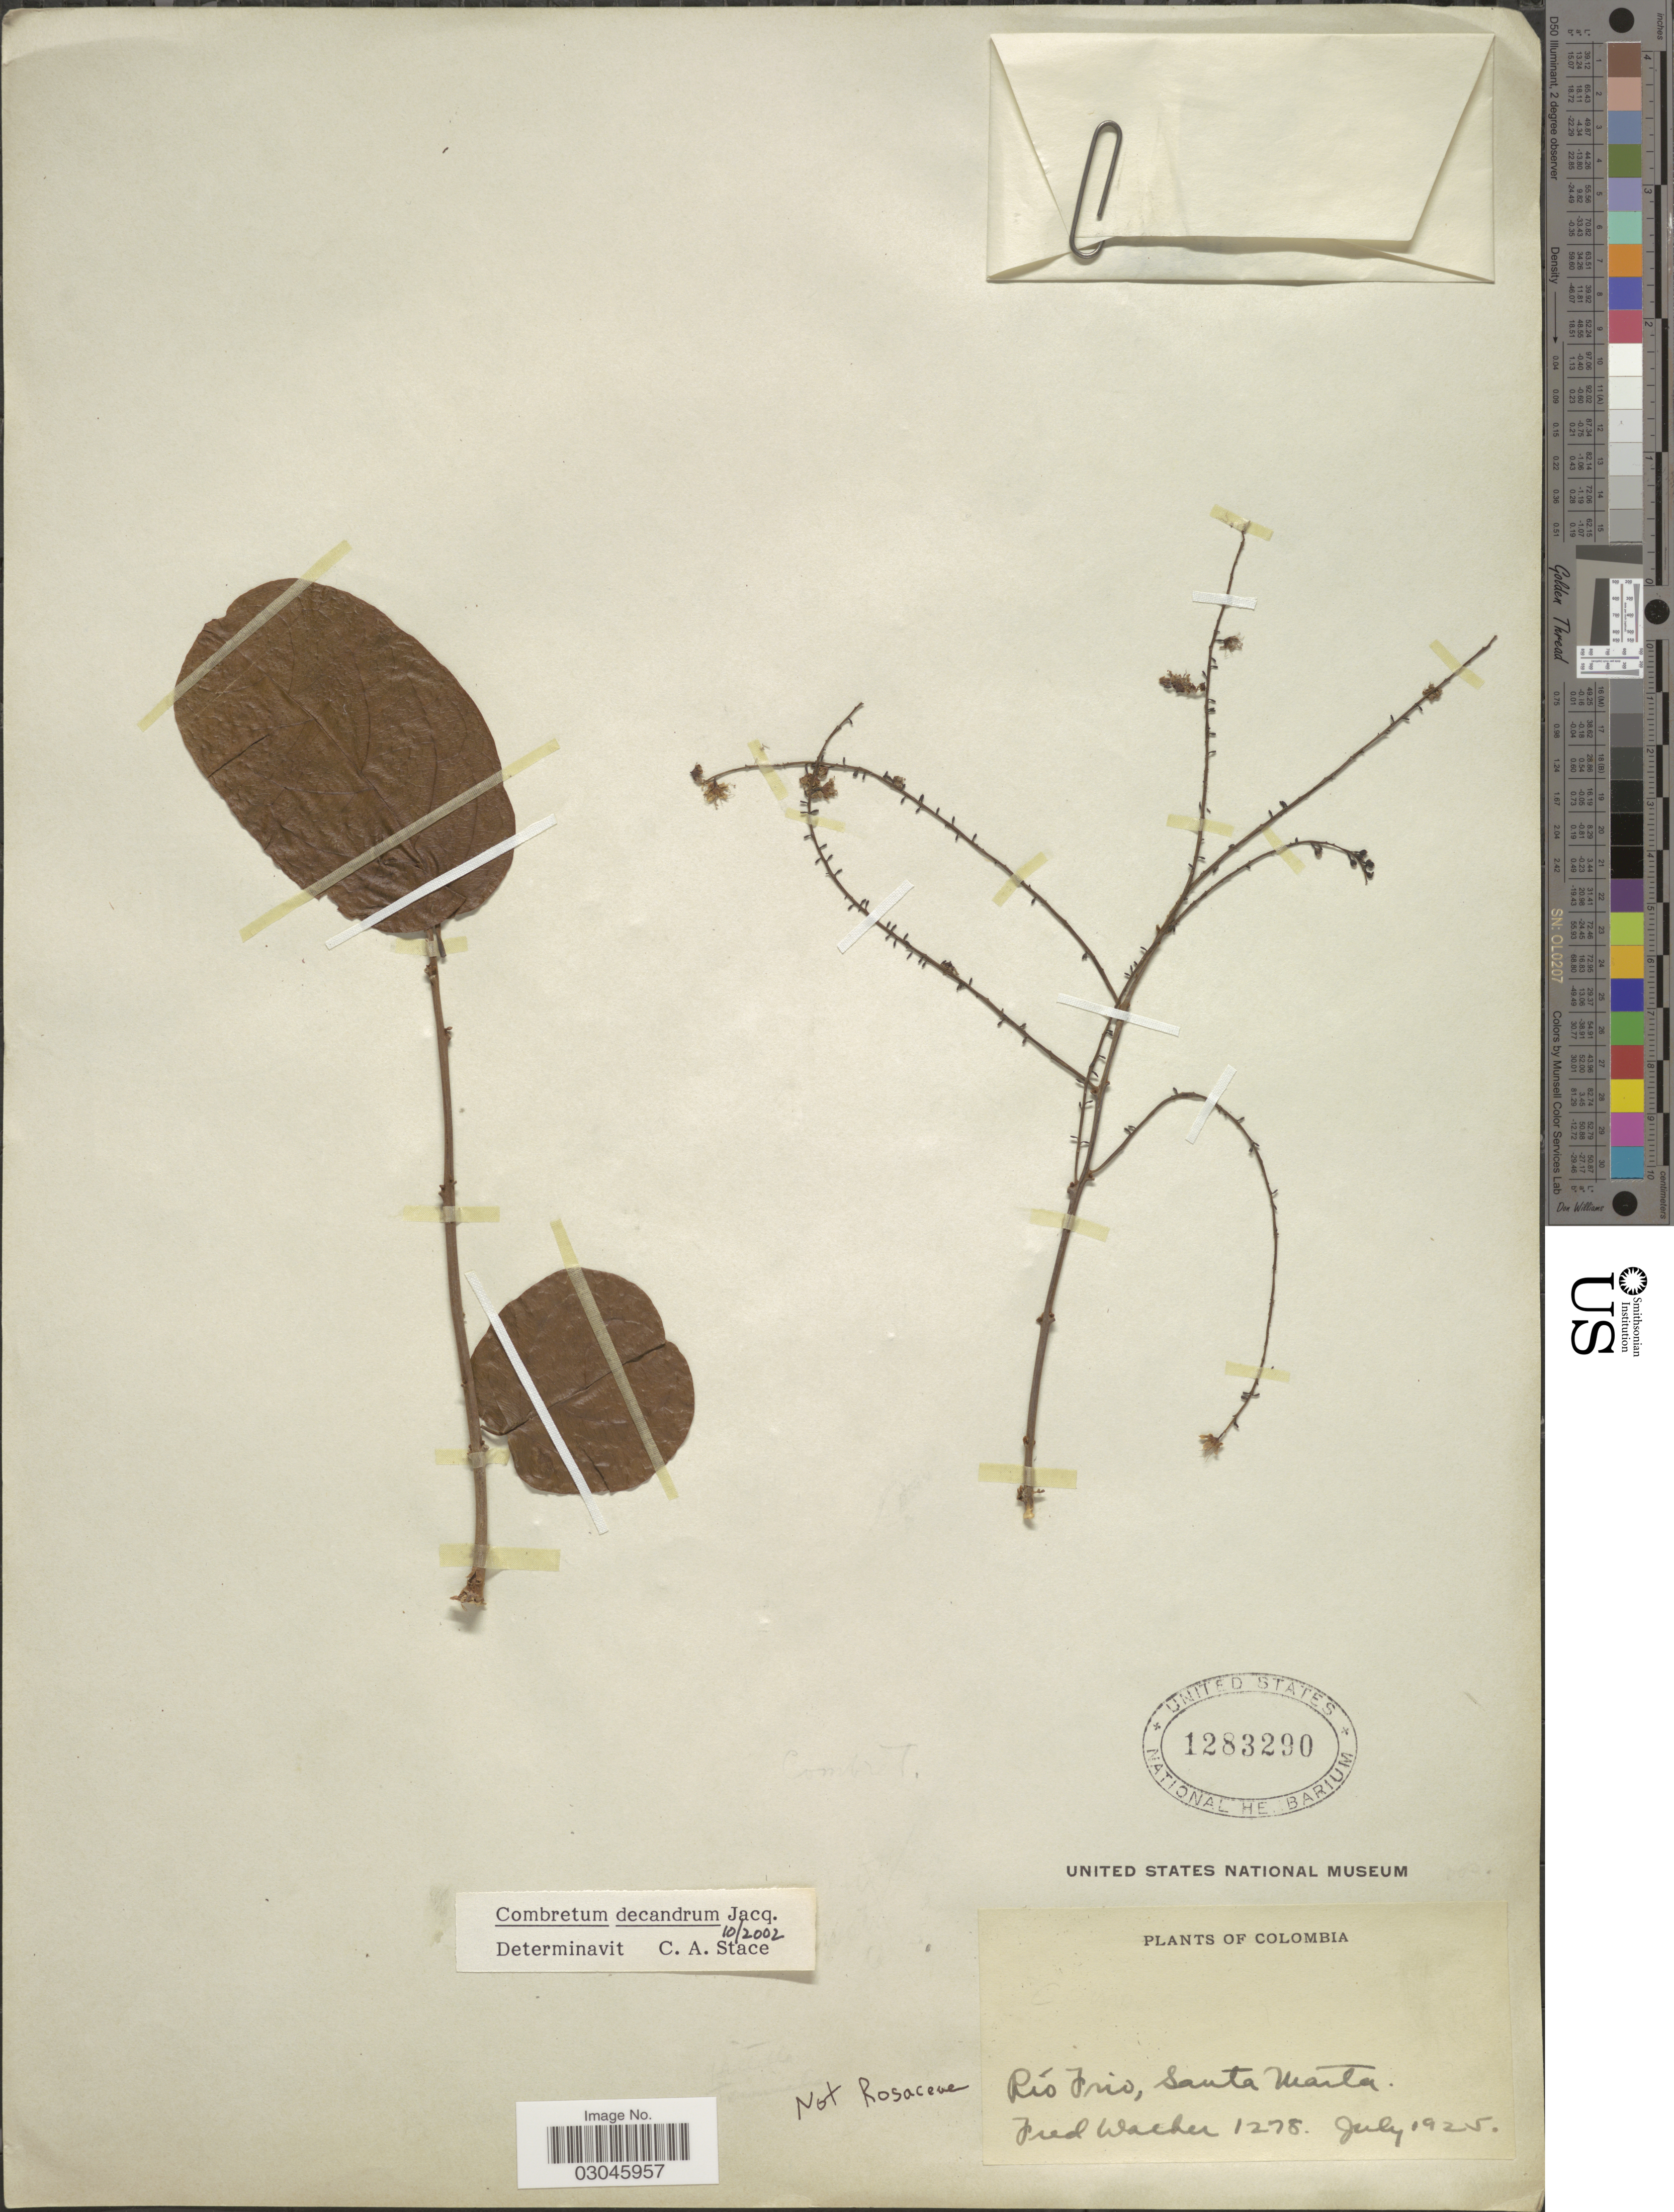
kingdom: Plantae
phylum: Tracheophyta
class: Magnoliopsida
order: Myrtales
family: Combretaceae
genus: Combretum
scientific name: Combretum decandrum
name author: Jacq.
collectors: F. Walker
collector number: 1278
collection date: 1925-07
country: Colombia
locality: Río Frio, Santa Marta.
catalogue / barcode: US 1283290